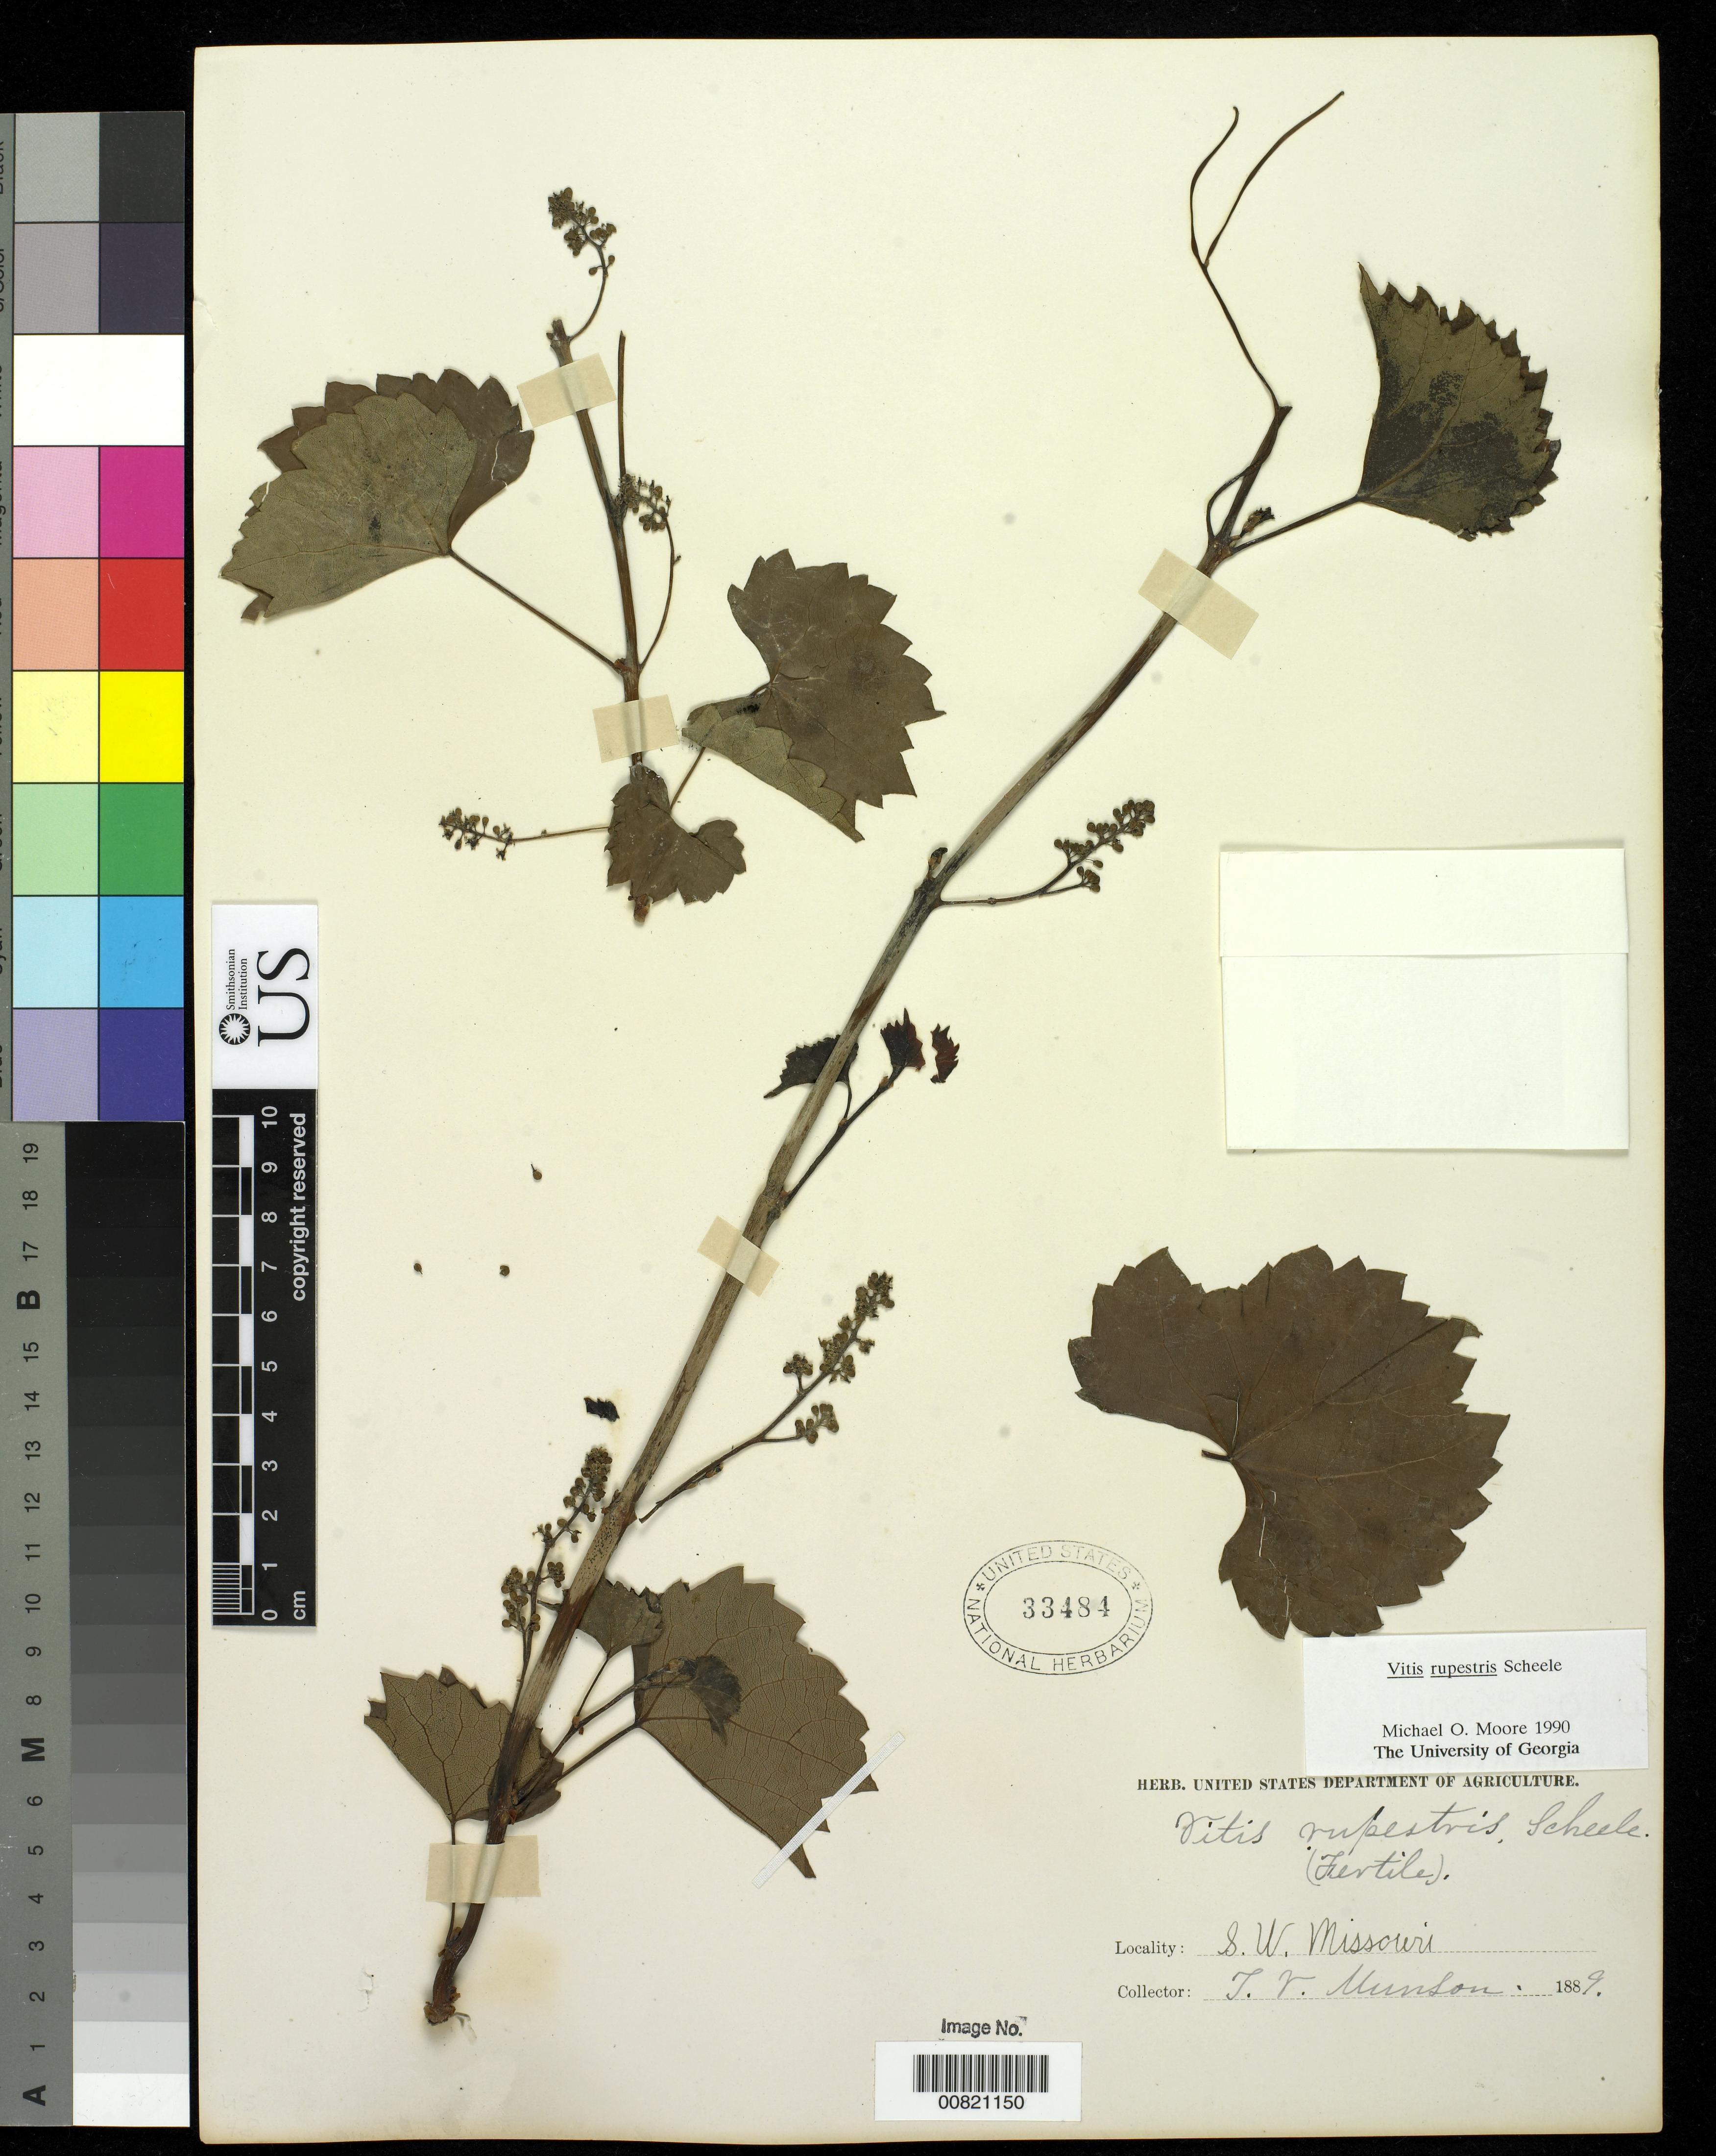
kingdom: Plantae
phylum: Tracheophyta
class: Magnoliopsida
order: Vitales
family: Vitaceae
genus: Vitis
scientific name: Vitis rupestris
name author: Scheele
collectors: T. V. Munson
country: United States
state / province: Missouri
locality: SW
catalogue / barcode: US 33484